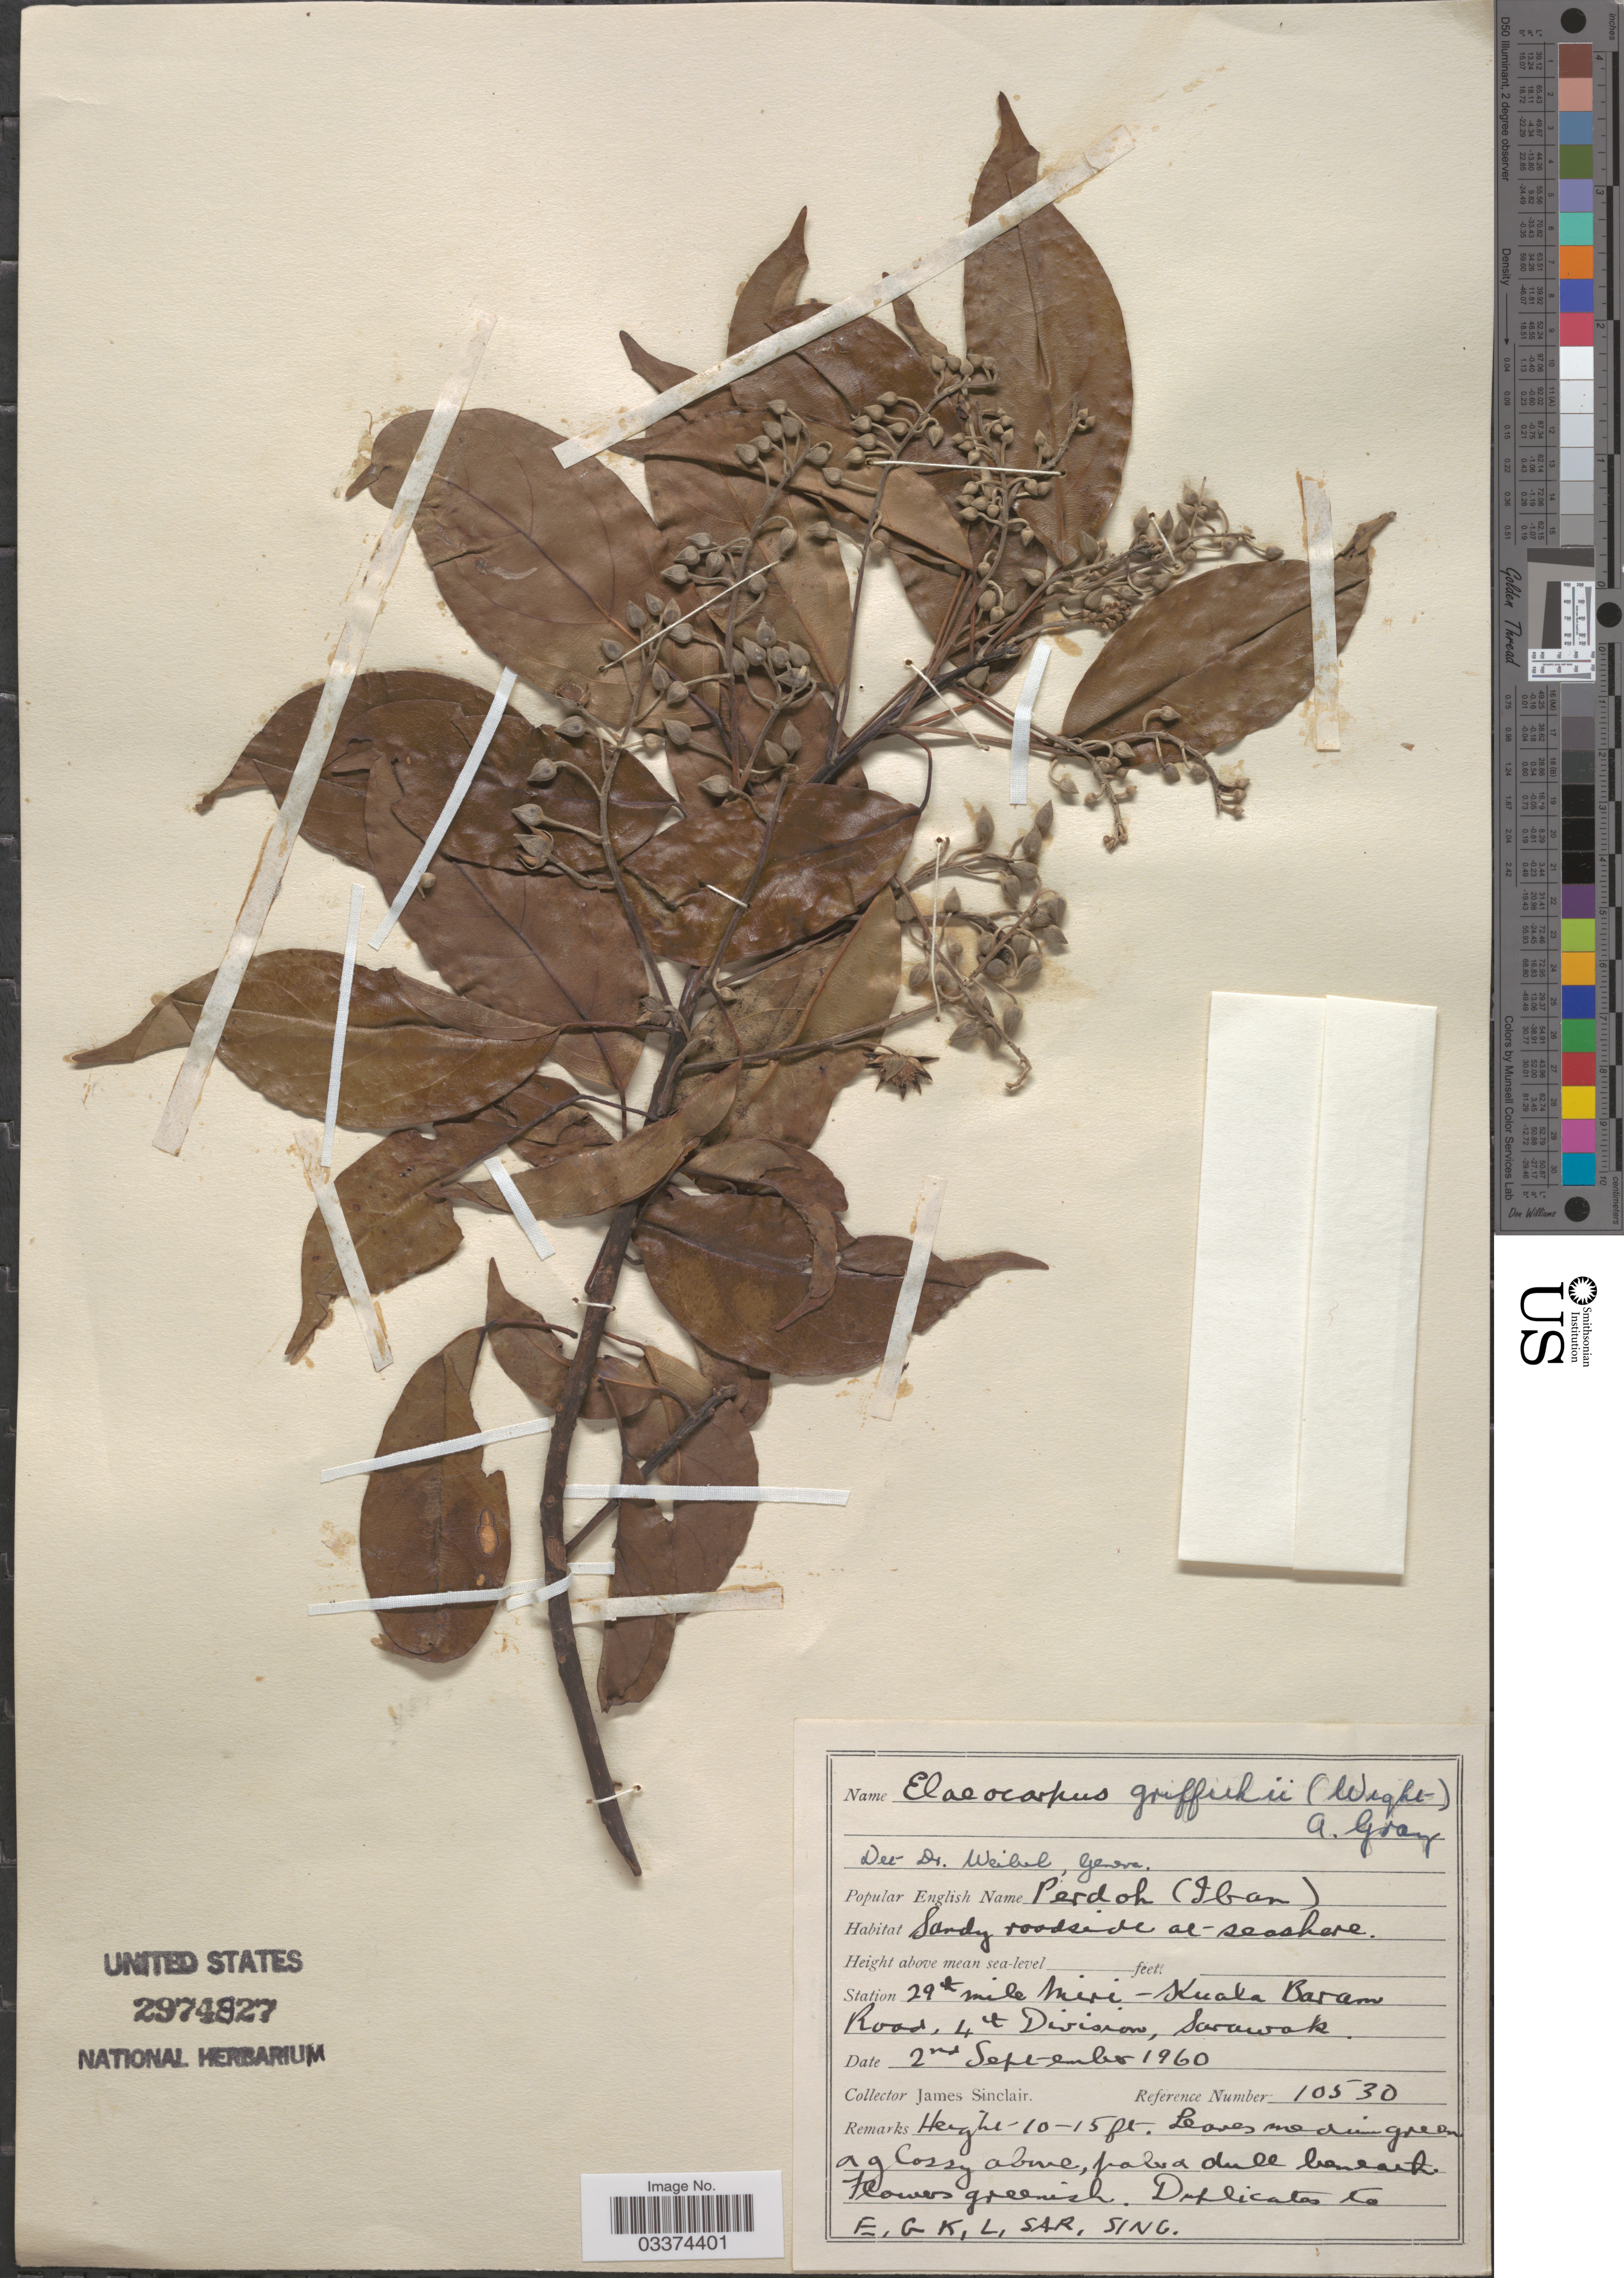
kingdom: Plantae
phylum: Tracheophyta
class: Magnoliopsida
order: Oxalidales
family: Elaeocarpaceae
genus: Elaeocarpus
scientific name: Elaeocarpus griffithii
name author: (Wight) A. Gray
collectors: J. Sinclair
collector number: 10530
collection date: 1960-09-02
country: Malaysia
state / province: Sarawak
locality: Station 29th mile Miri-Kuala Baram Road, 4th Division.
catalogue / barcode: US 2974827